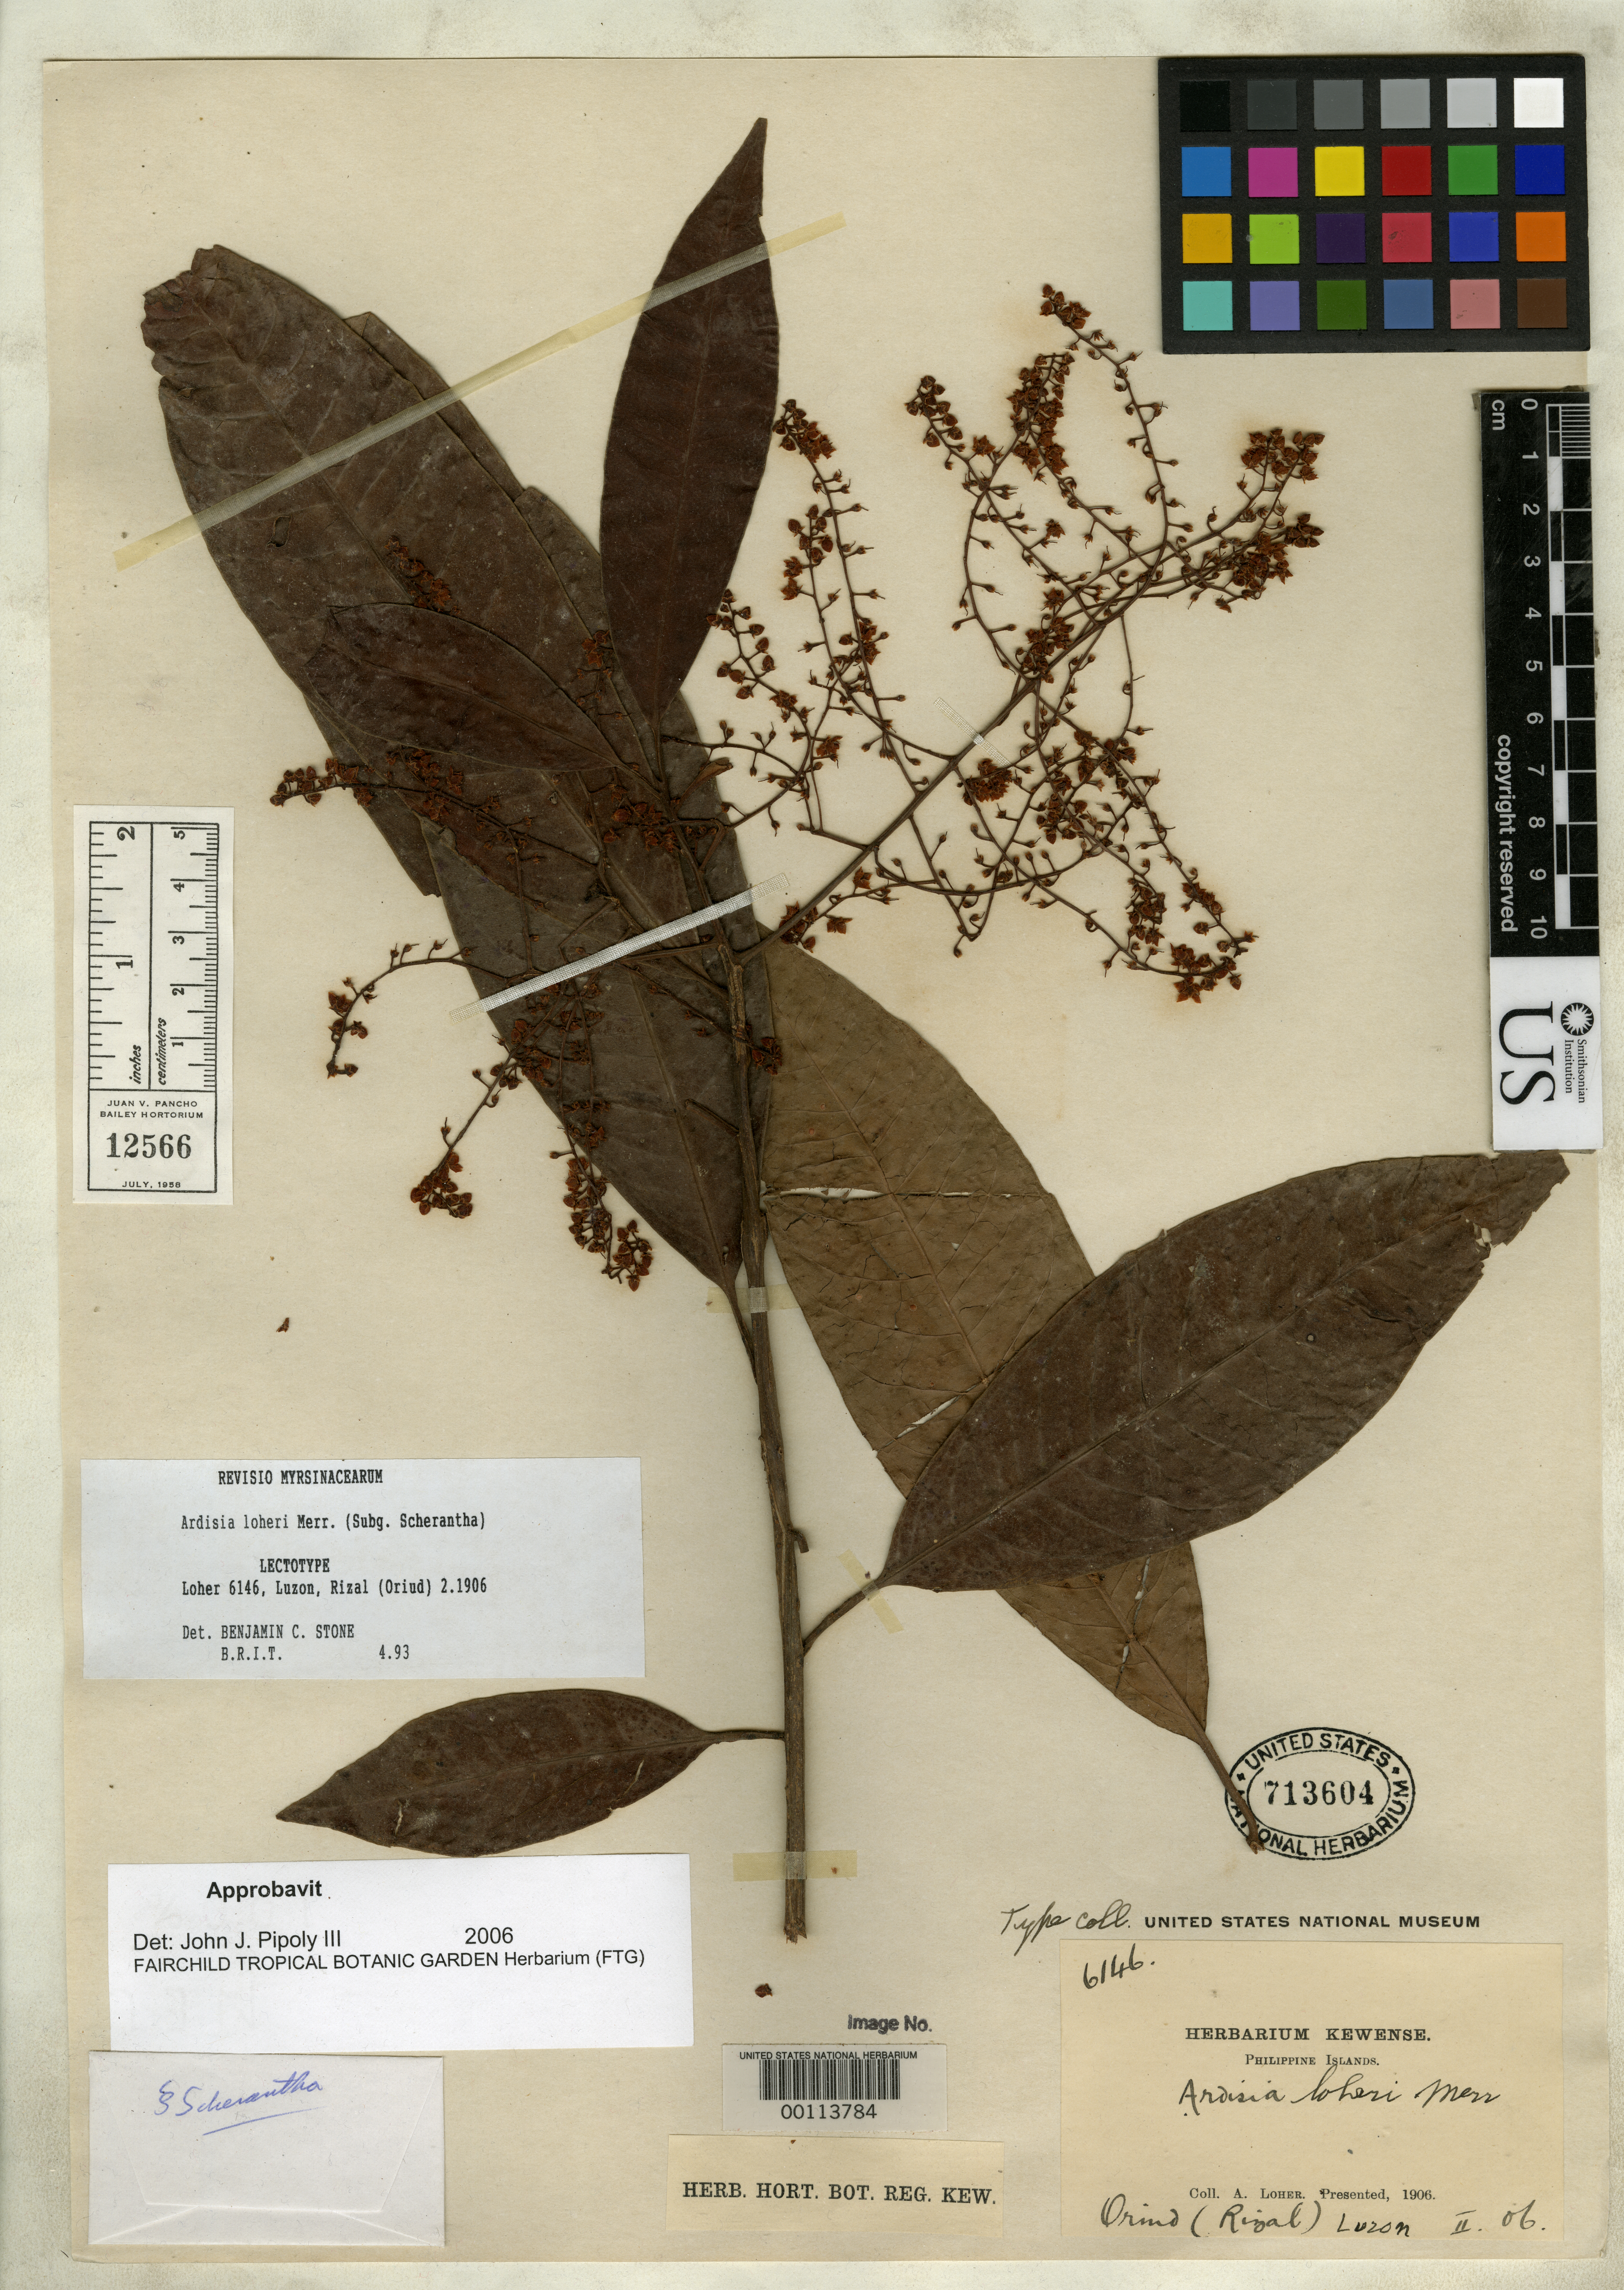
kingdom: Plantae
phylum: Tracheophyta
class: Magnoliopsida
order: Ericales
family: Primulaceae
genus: Ardisia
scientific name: Ardisia loheri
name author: Merr.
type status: Isotype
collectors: A. Loher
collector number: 6146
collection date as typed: Feb 1906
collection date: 1906-02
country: Philippines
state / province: Calabarzon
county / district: Rizal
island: Luzon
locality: Orino.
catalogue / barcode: US 713604